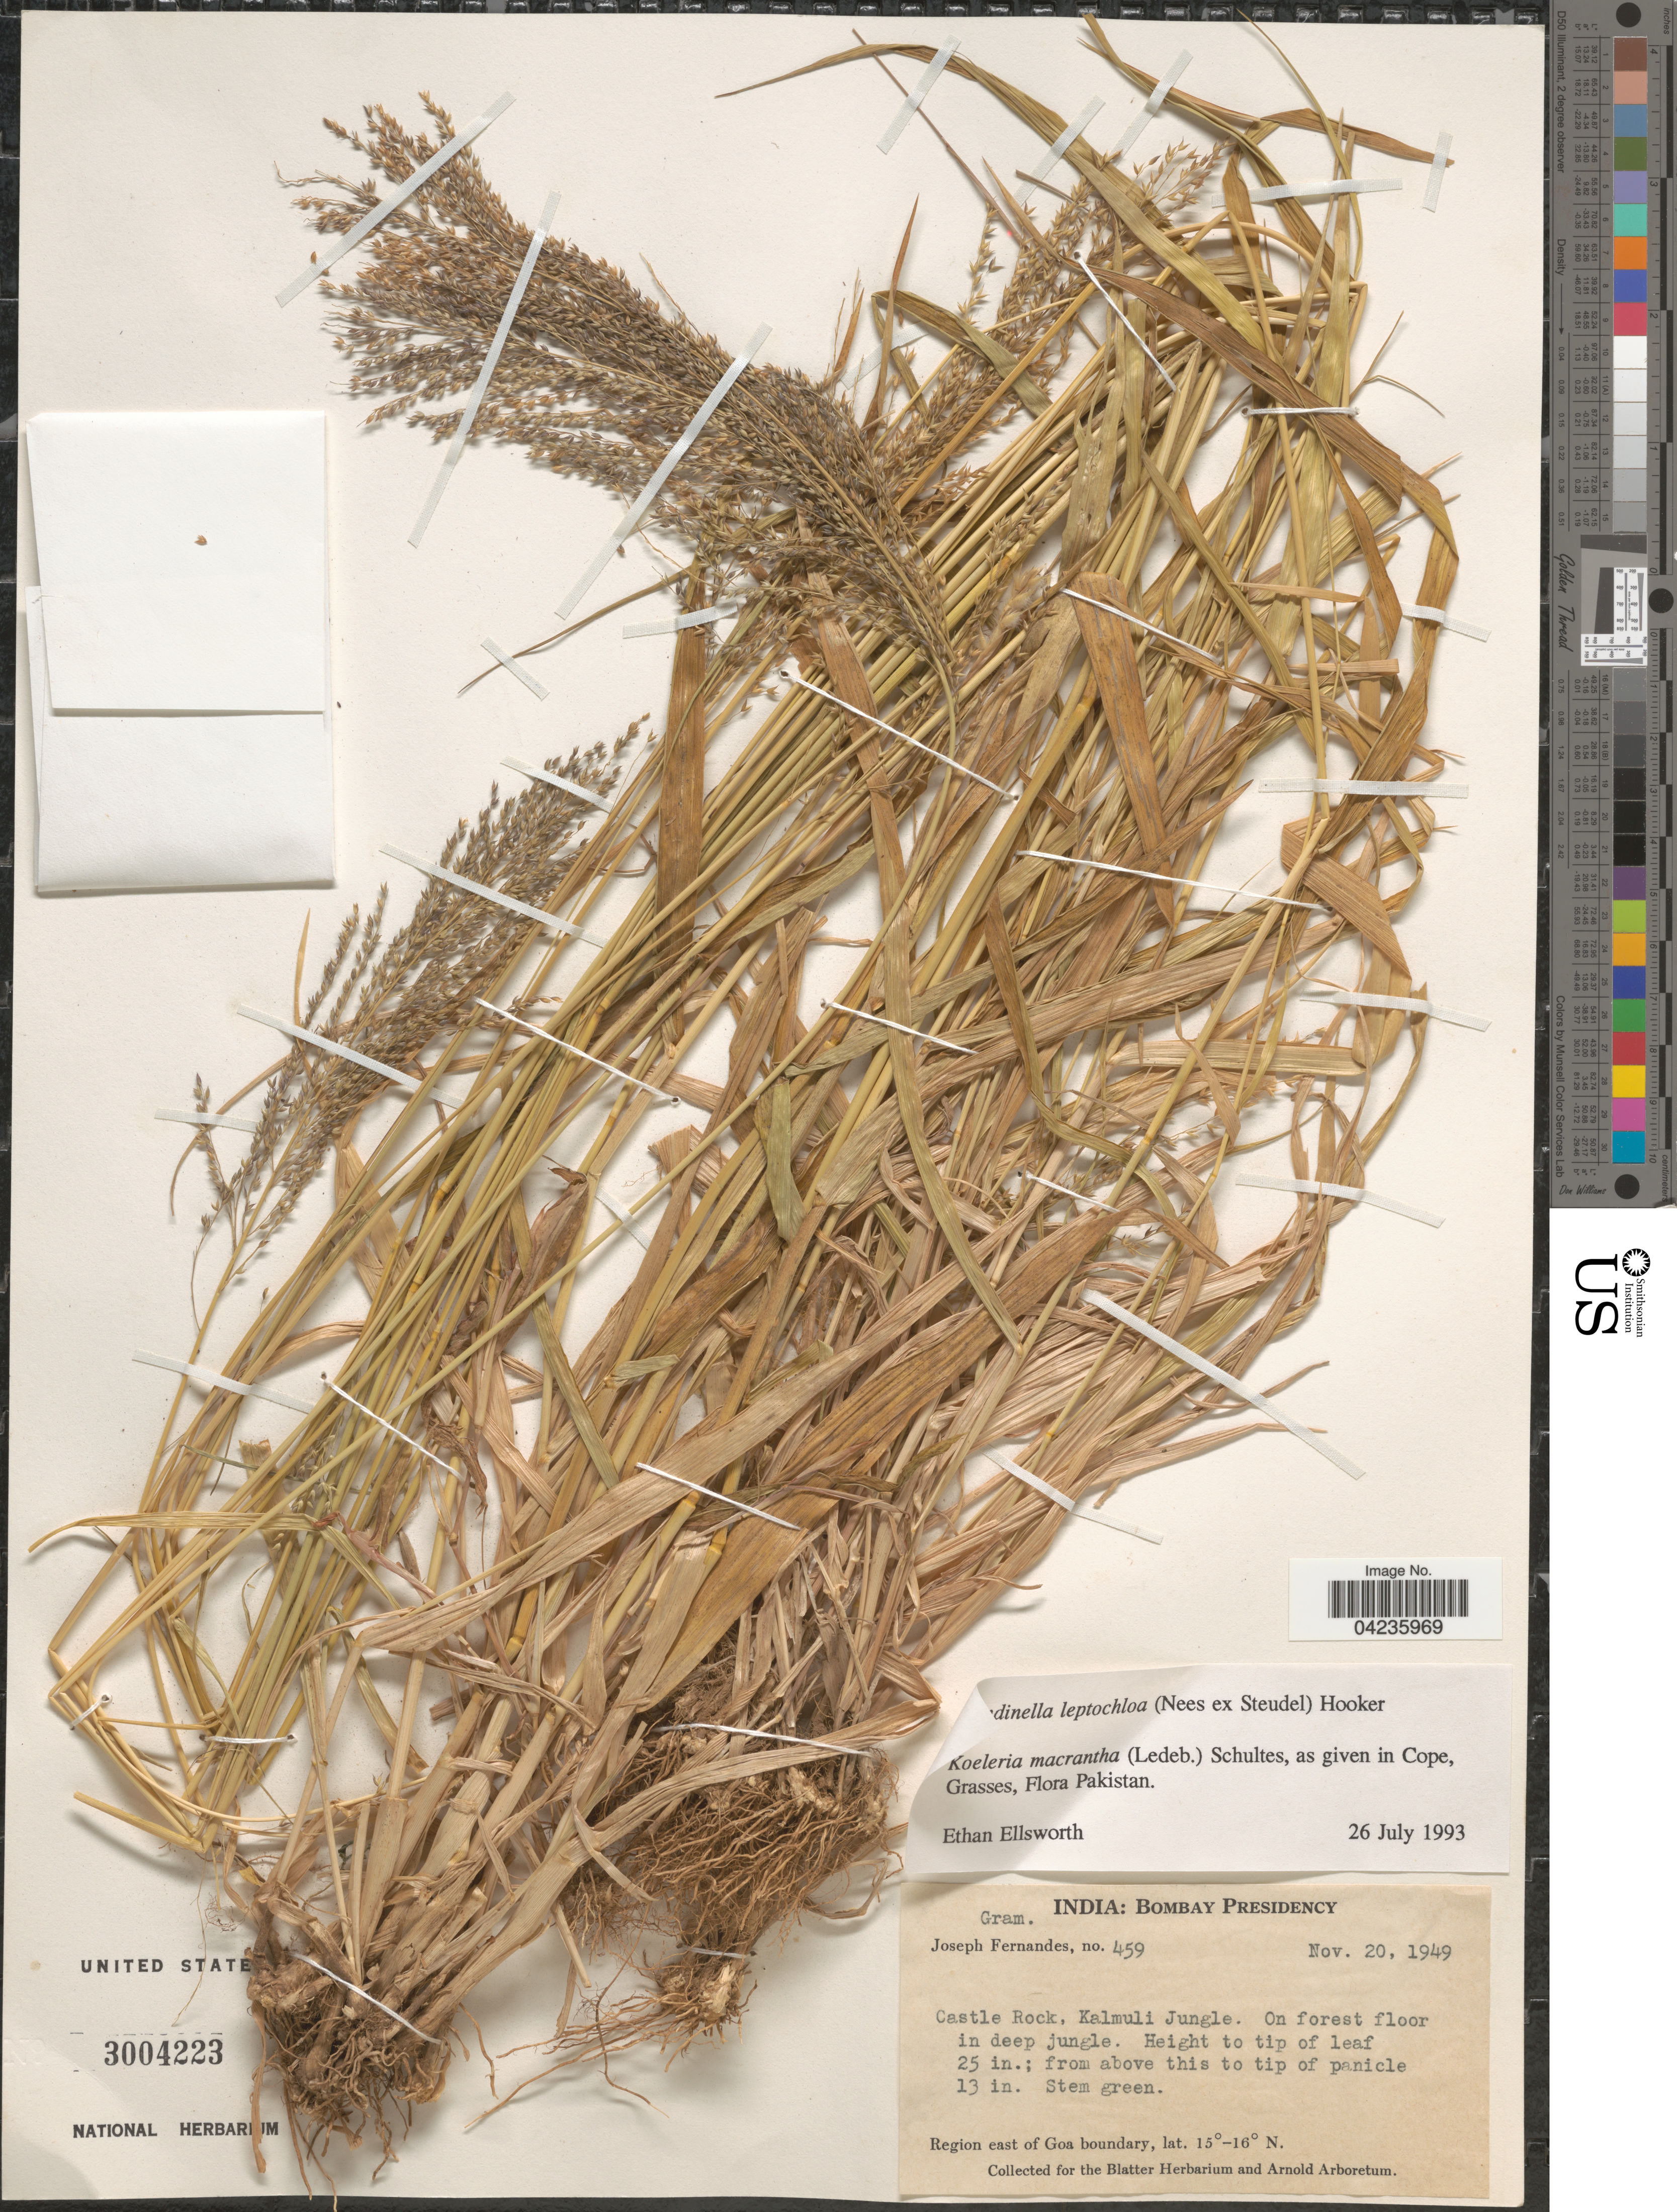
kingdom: Plantae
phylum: Tracheophyta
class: Liliopsida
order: Poales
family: Poaceae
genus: Arundinella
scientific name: Arundinella leptochloa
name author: (Nees) Hook. f.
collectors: J. Fernandes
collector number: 459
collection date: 1949-11-20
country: India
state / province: Goa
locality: Bombay Presidency. Castle Rock, Kalmuli Jungle. Region east of Goa boundary.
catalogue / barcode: US 3004223